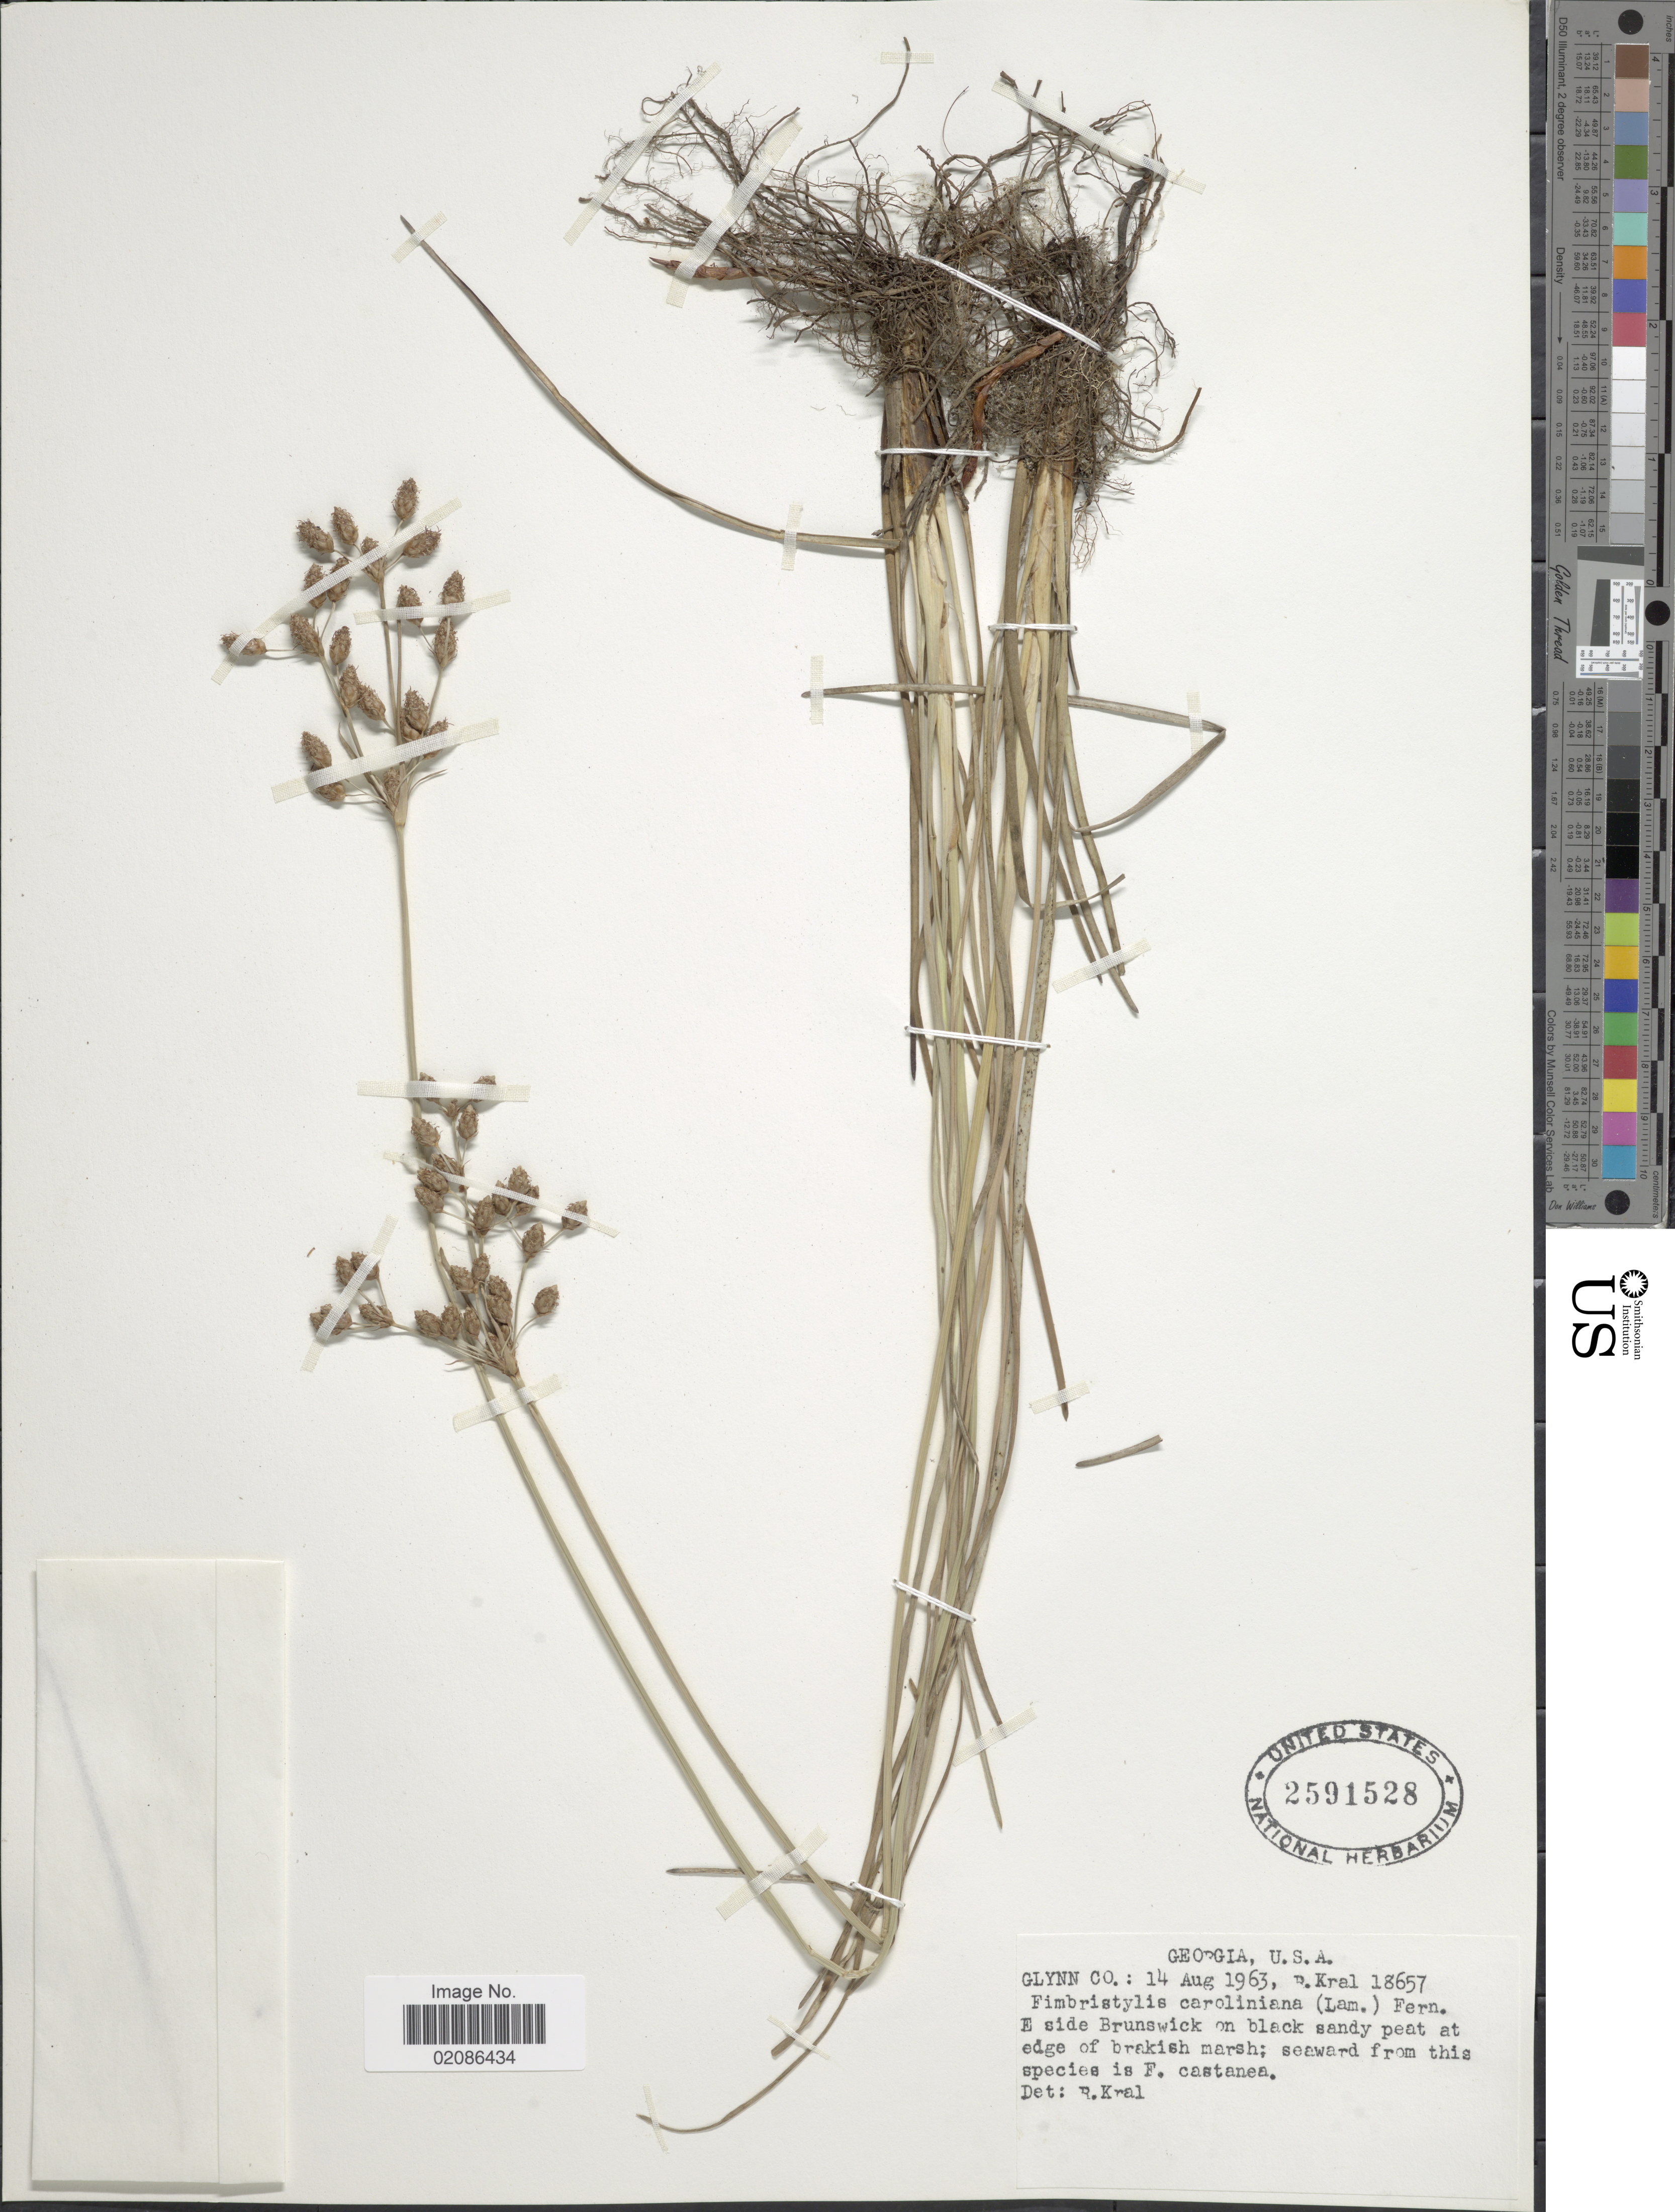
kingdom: Plantae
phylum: Tracheophyta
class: Liliopsida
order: Poales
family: Cyperaceae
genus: Fimbristylis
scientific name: Fimbristylis caroliniana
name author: (Lam.) Fernald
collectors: R. Kral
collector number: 18657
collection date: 1963-08-14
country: United States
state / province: Georgia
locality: Glynn Co; E side Brunswick on black sandy peat at edge of brakish marsh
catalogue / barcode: US 2591528